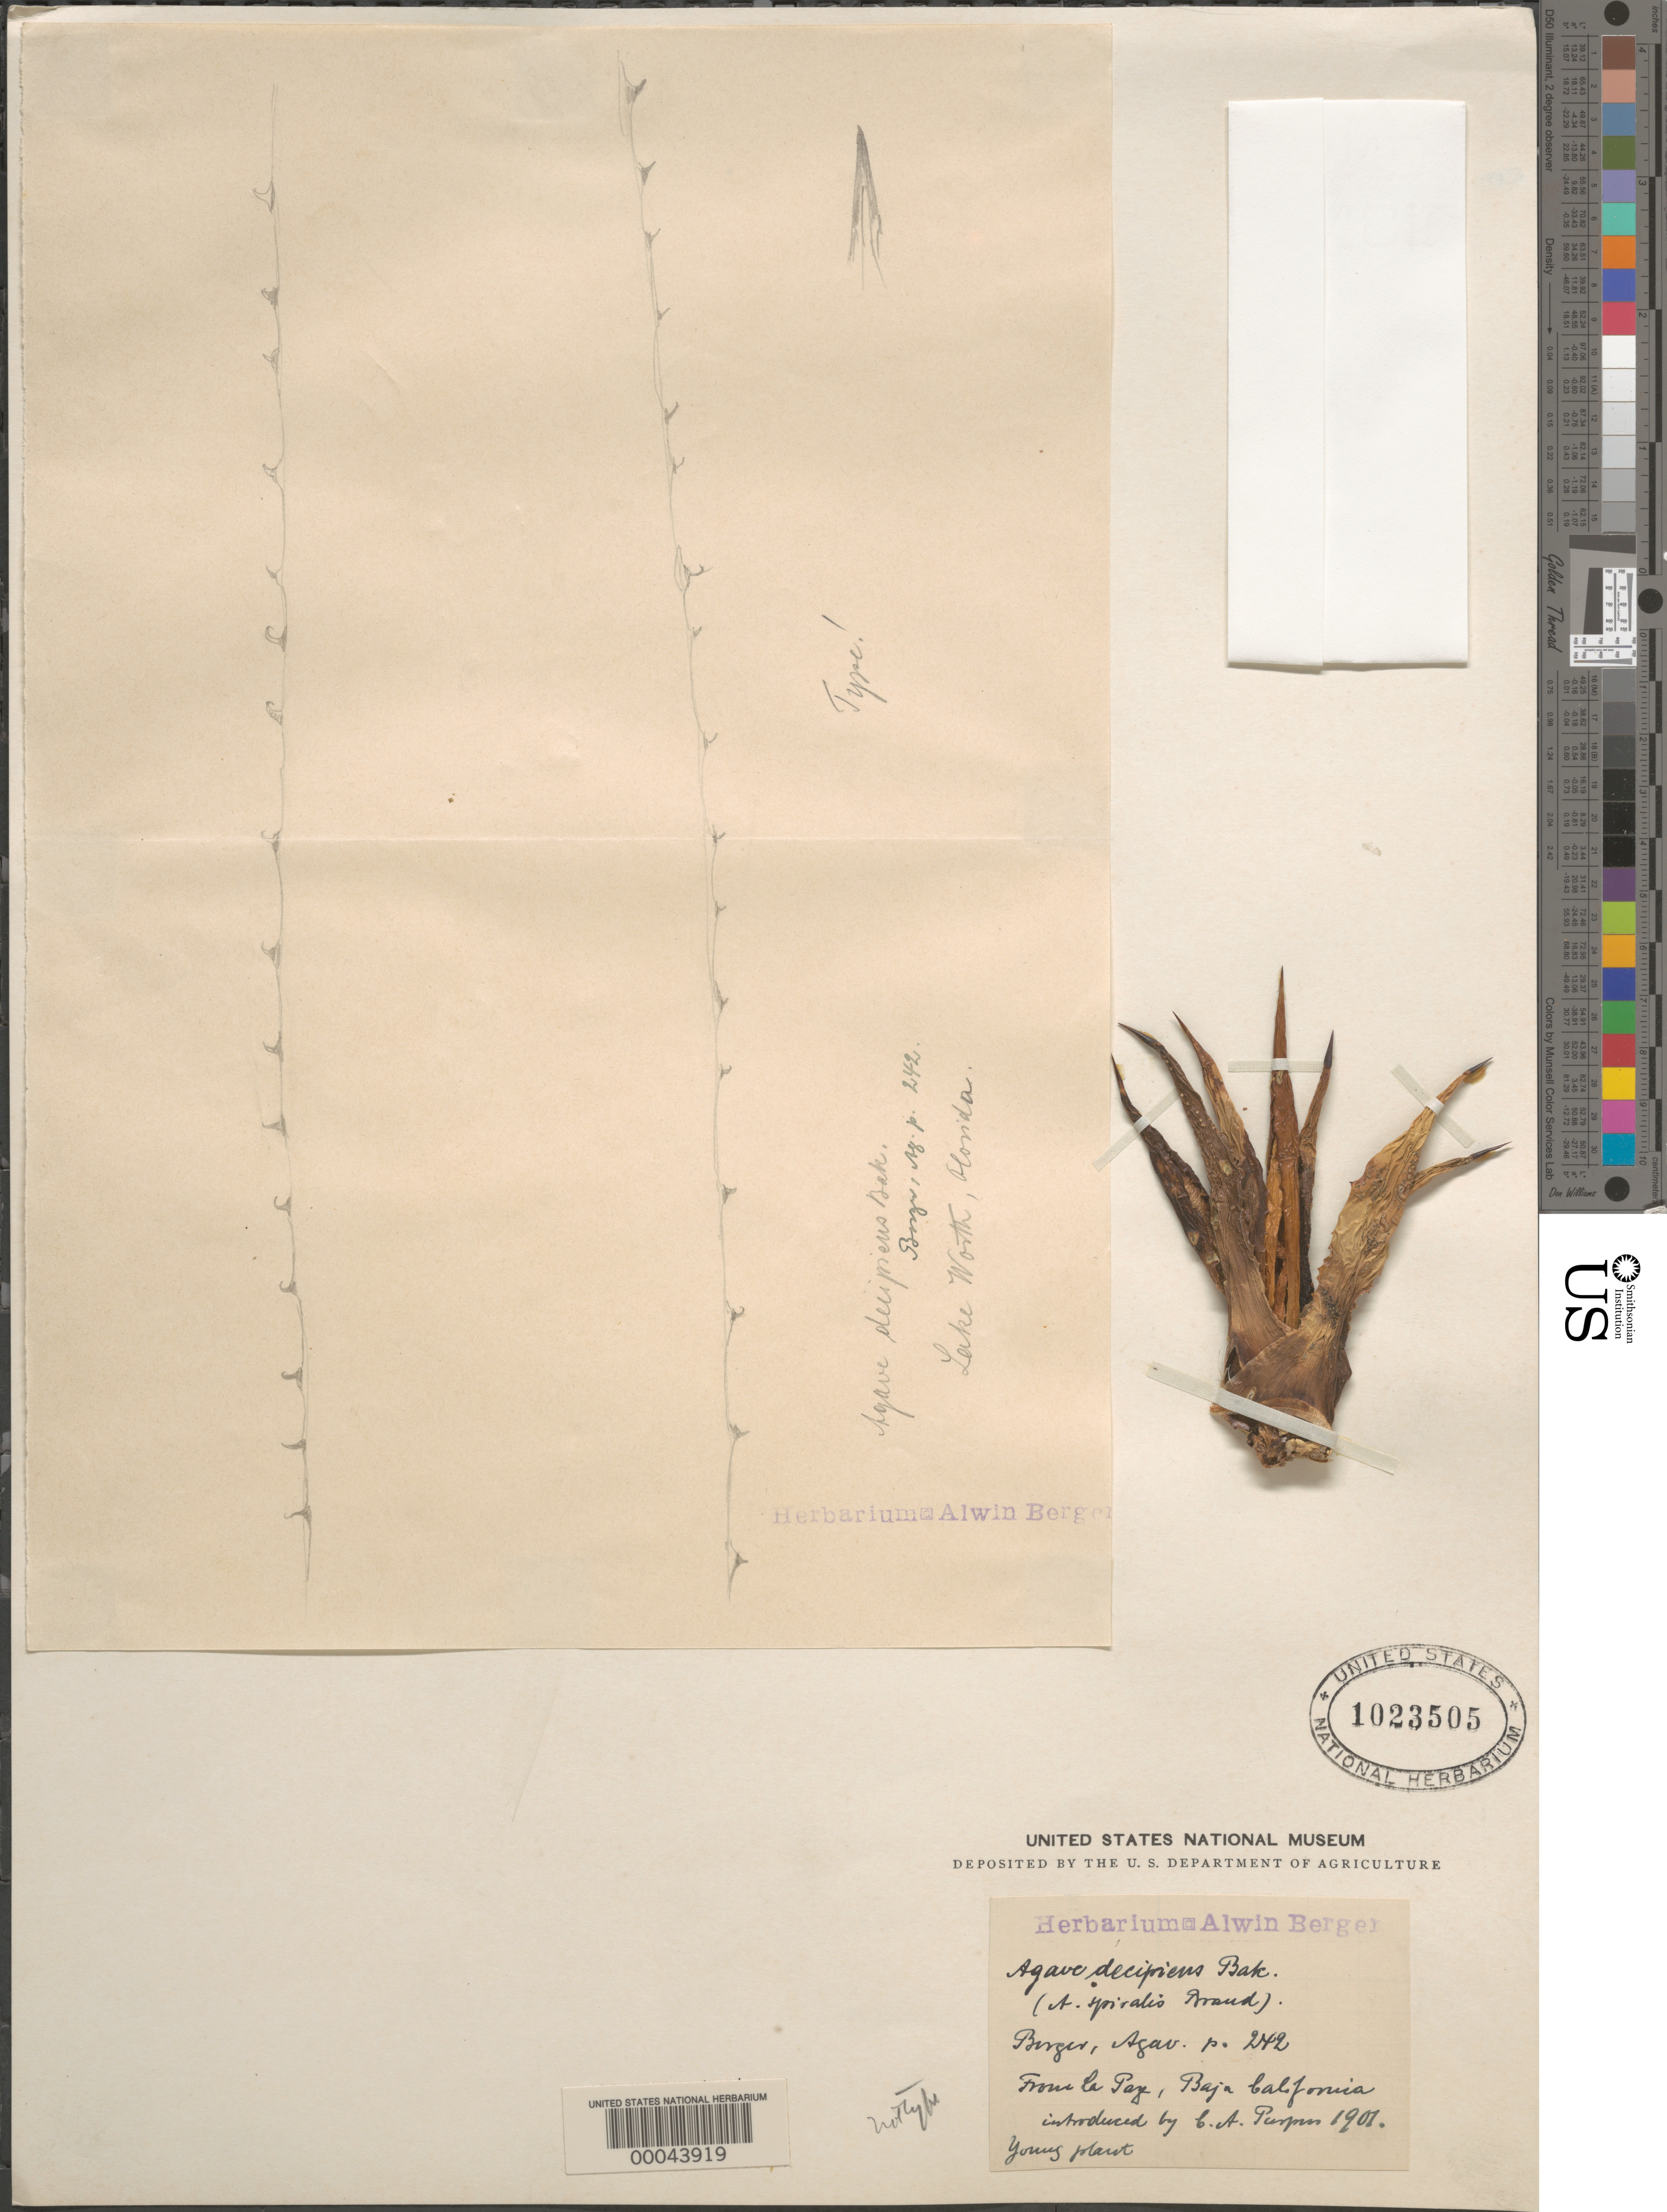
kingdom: Plantae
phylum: Tracheophyta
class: Liliopsida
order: Asparagales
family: Asparagaceae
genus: Agave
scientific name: Agave decipiens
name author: Baker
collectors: ex herb. A. Berger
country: Mexico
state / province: Baja California Sur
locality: La Paz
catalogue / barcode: US 1023505